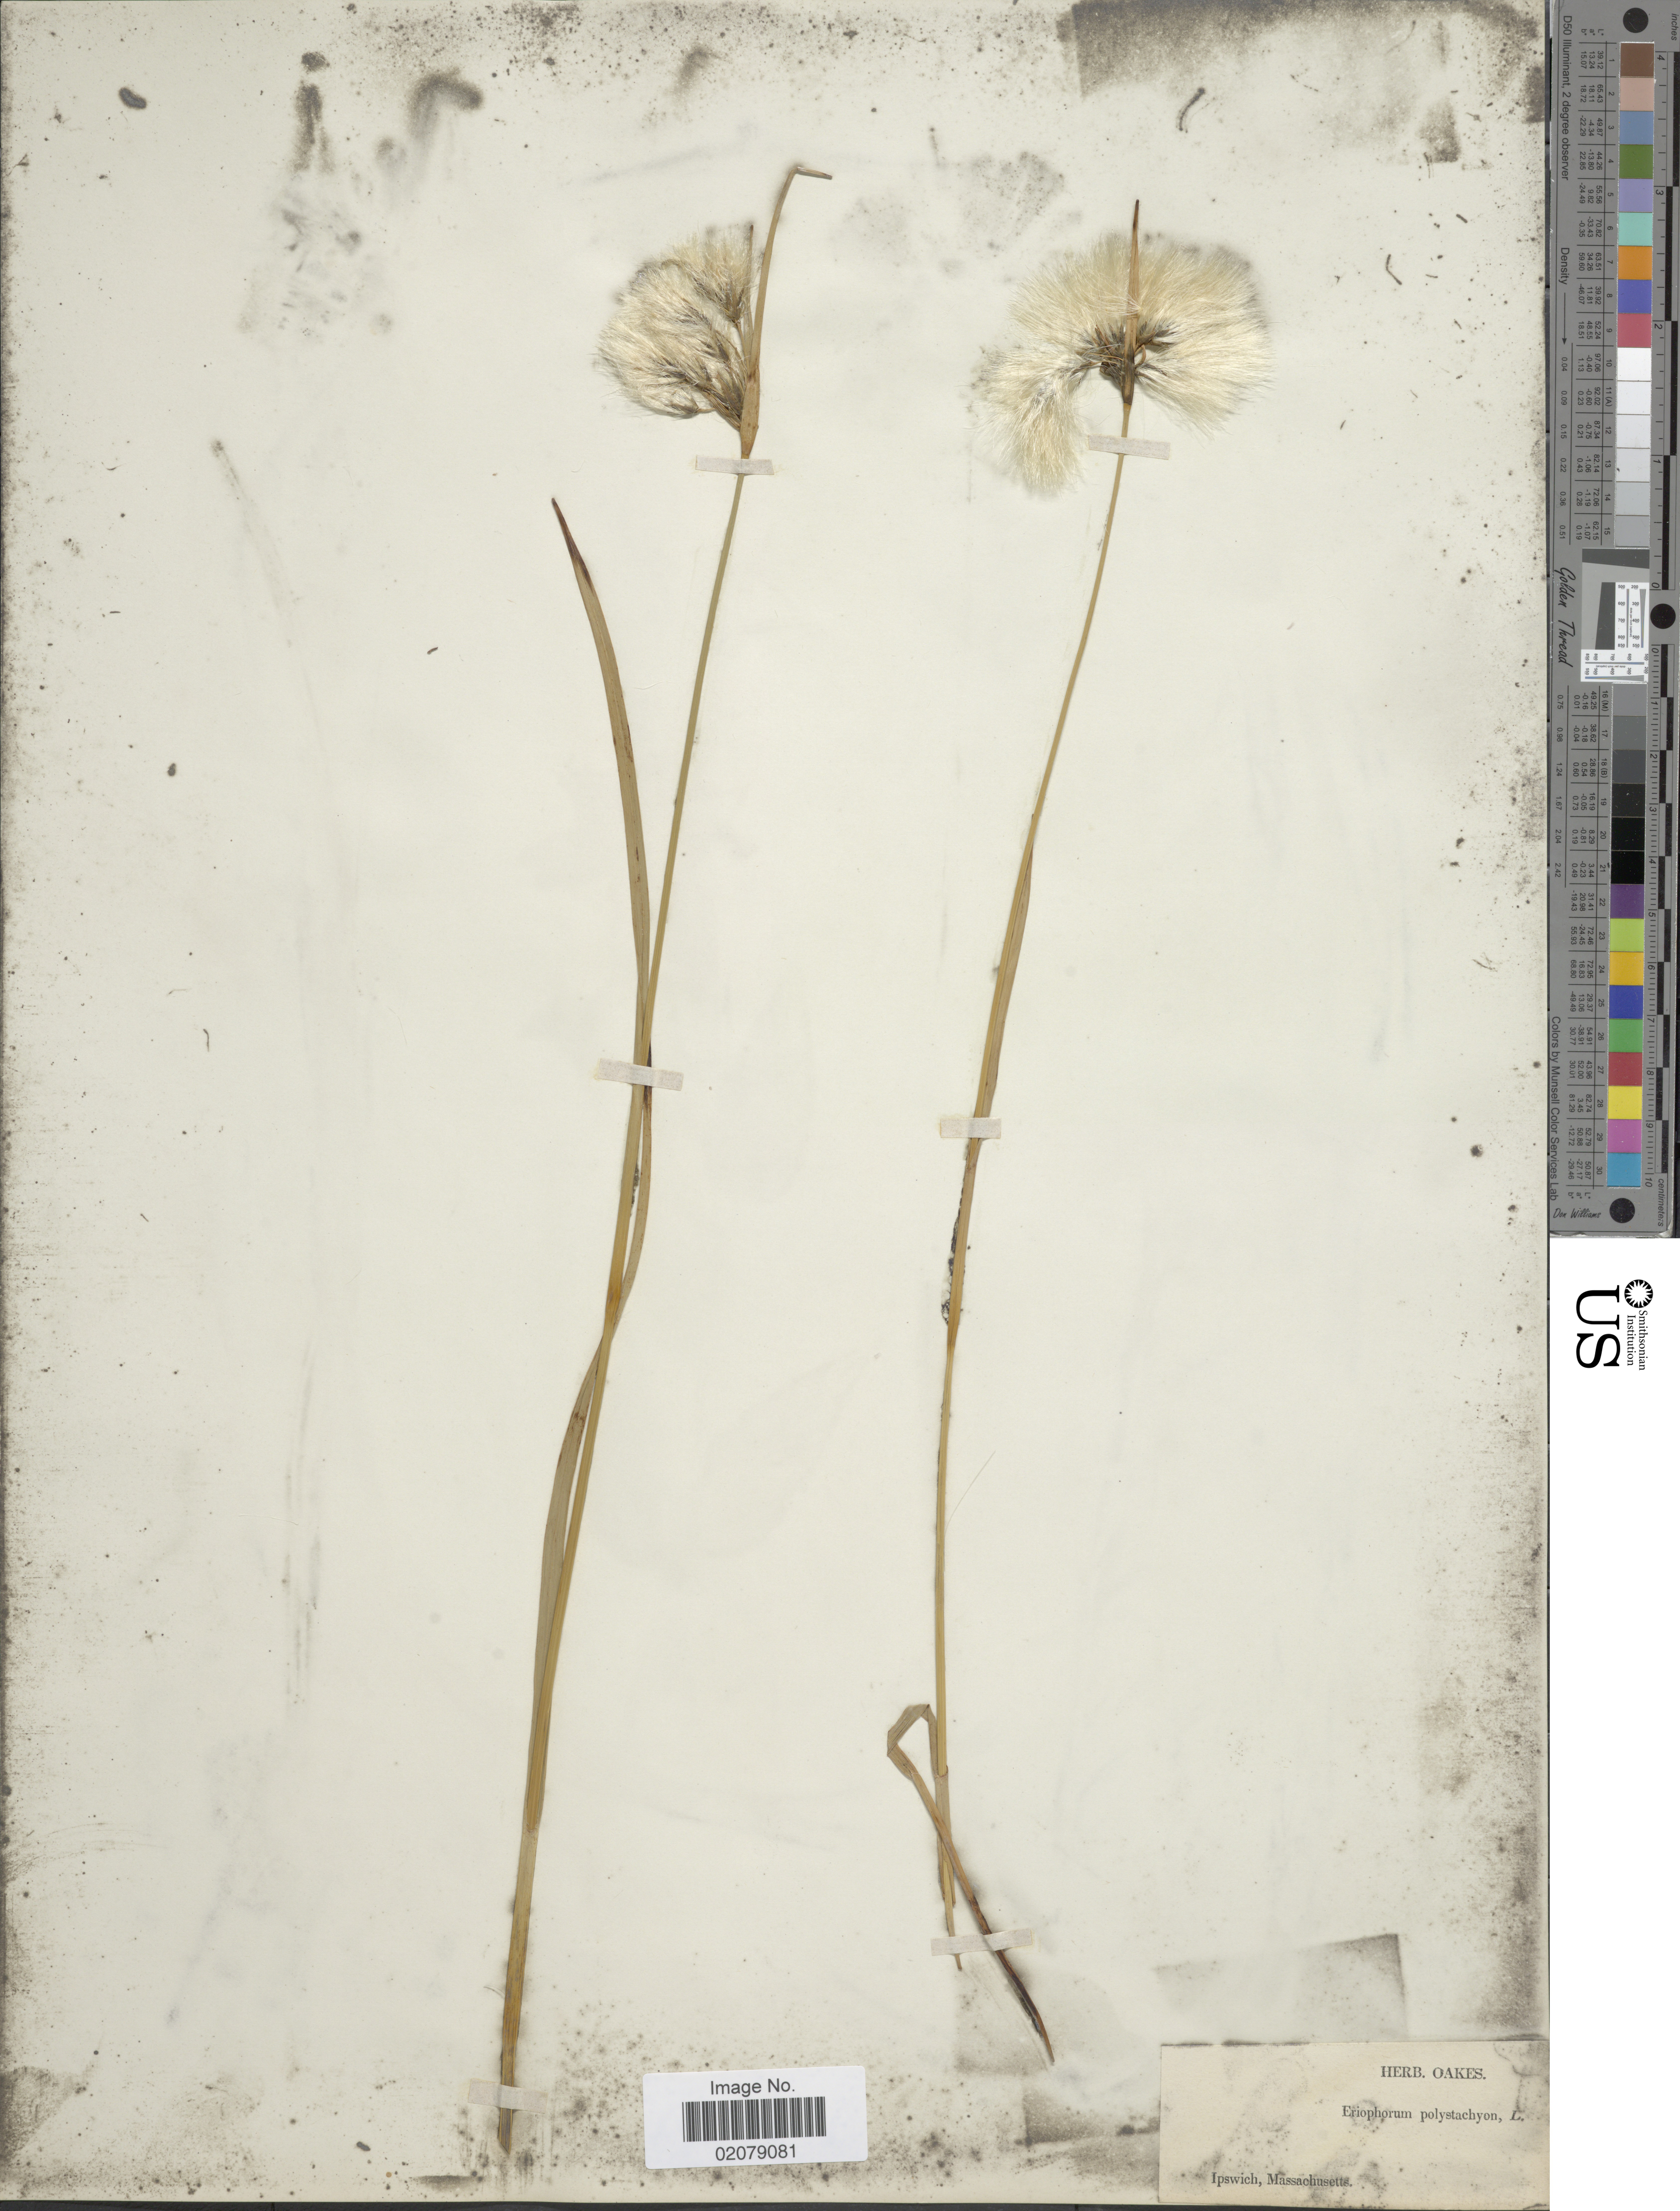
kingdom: Plantae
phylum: Tracheophyta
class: Liliopsida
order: Poales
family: Cyperaceae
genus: Eriophorum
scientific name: Eriophorum viridicarinatum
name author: (Englem.) Fernald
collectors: ex herb. Oakes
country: United States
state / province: Massachusetts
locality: Ipswich, Massachusetts